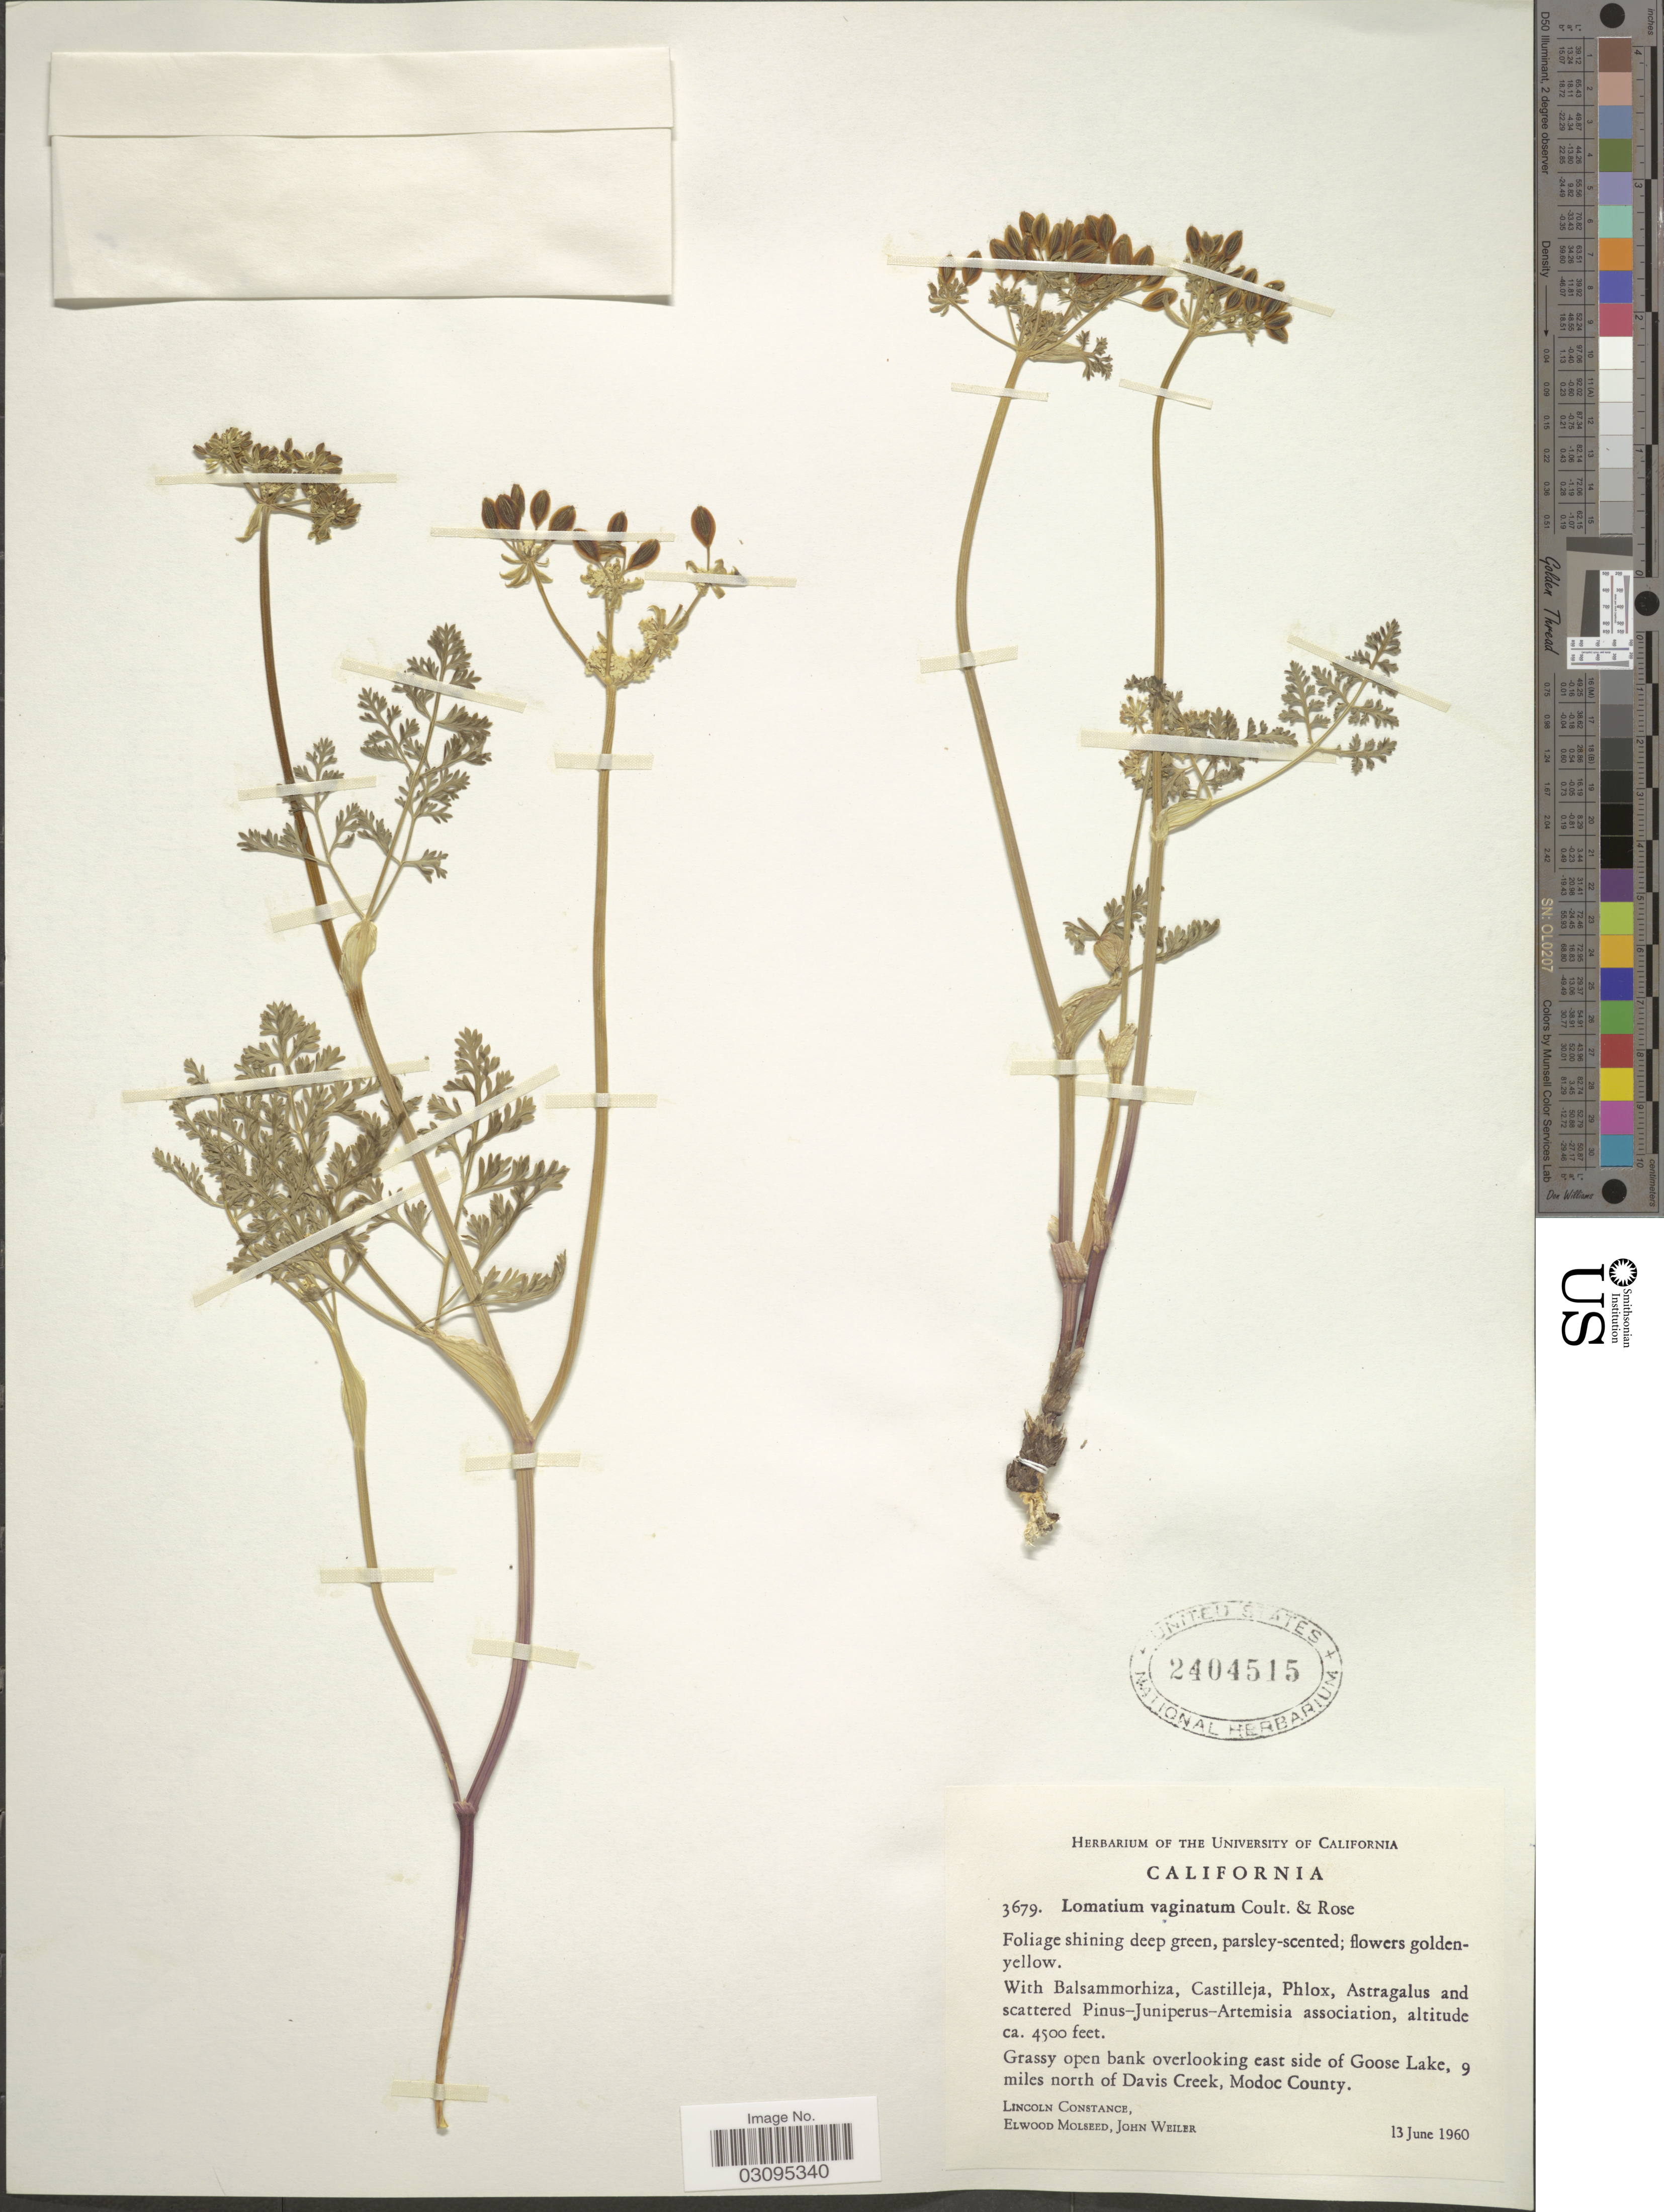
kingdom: Plantae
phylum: Tracheophyta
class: Magnoliopsida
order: Apiales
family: Apiaceae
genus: Lomatium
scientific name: Lomatium vaginatum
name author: J.M. Coult. & Rose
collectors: L. Constance, E. Molseed & J. H. Weiler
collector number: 3679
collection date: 1960-06-13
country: United States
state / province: California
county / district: Modoc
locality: Grassy open bank overlooking east side of Goose Lake, 9 miles north of Davis Creek, Modoc County.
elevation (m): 1372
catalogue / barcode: US 2404515